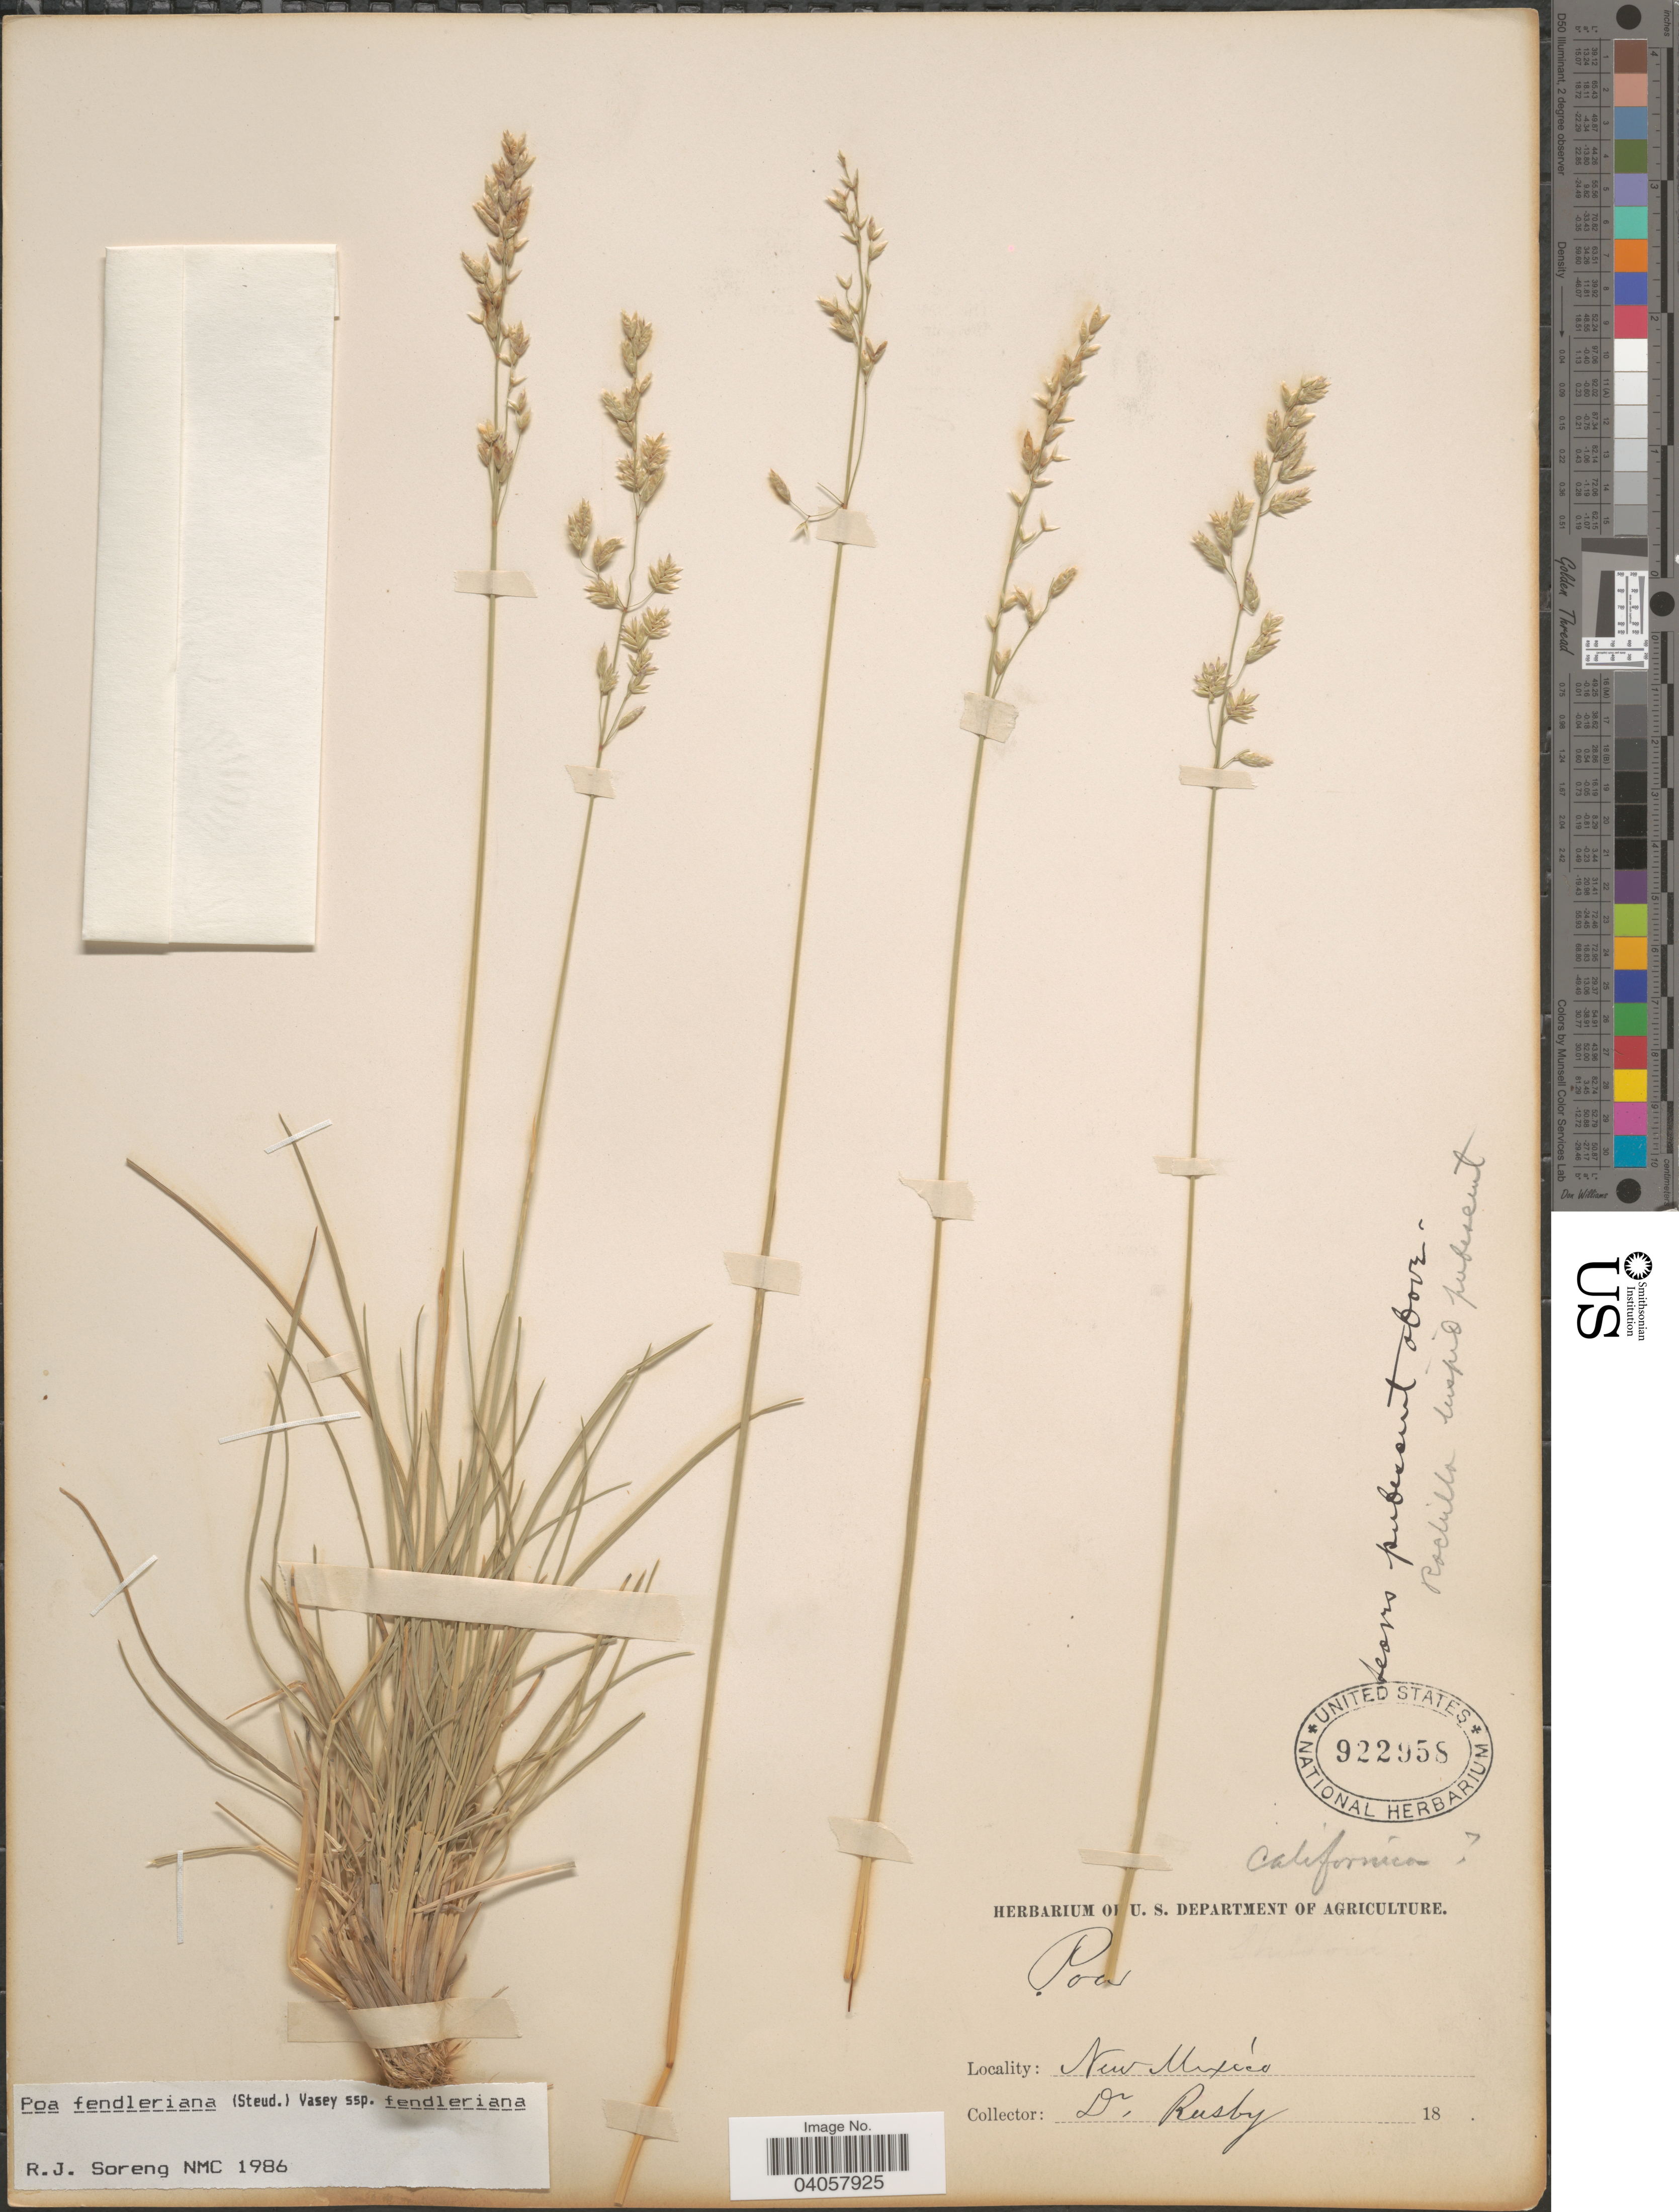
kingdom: Plantae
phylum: Tracheophyta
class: Liliopsida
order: Poales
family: Poaceae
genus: Poa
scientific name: Poa fendleriana subsp. fendleriana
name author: (Steud.) Vasey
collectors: H. H. Rusby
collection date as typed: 18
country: United States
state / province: New Mexico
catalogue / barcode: US 922958